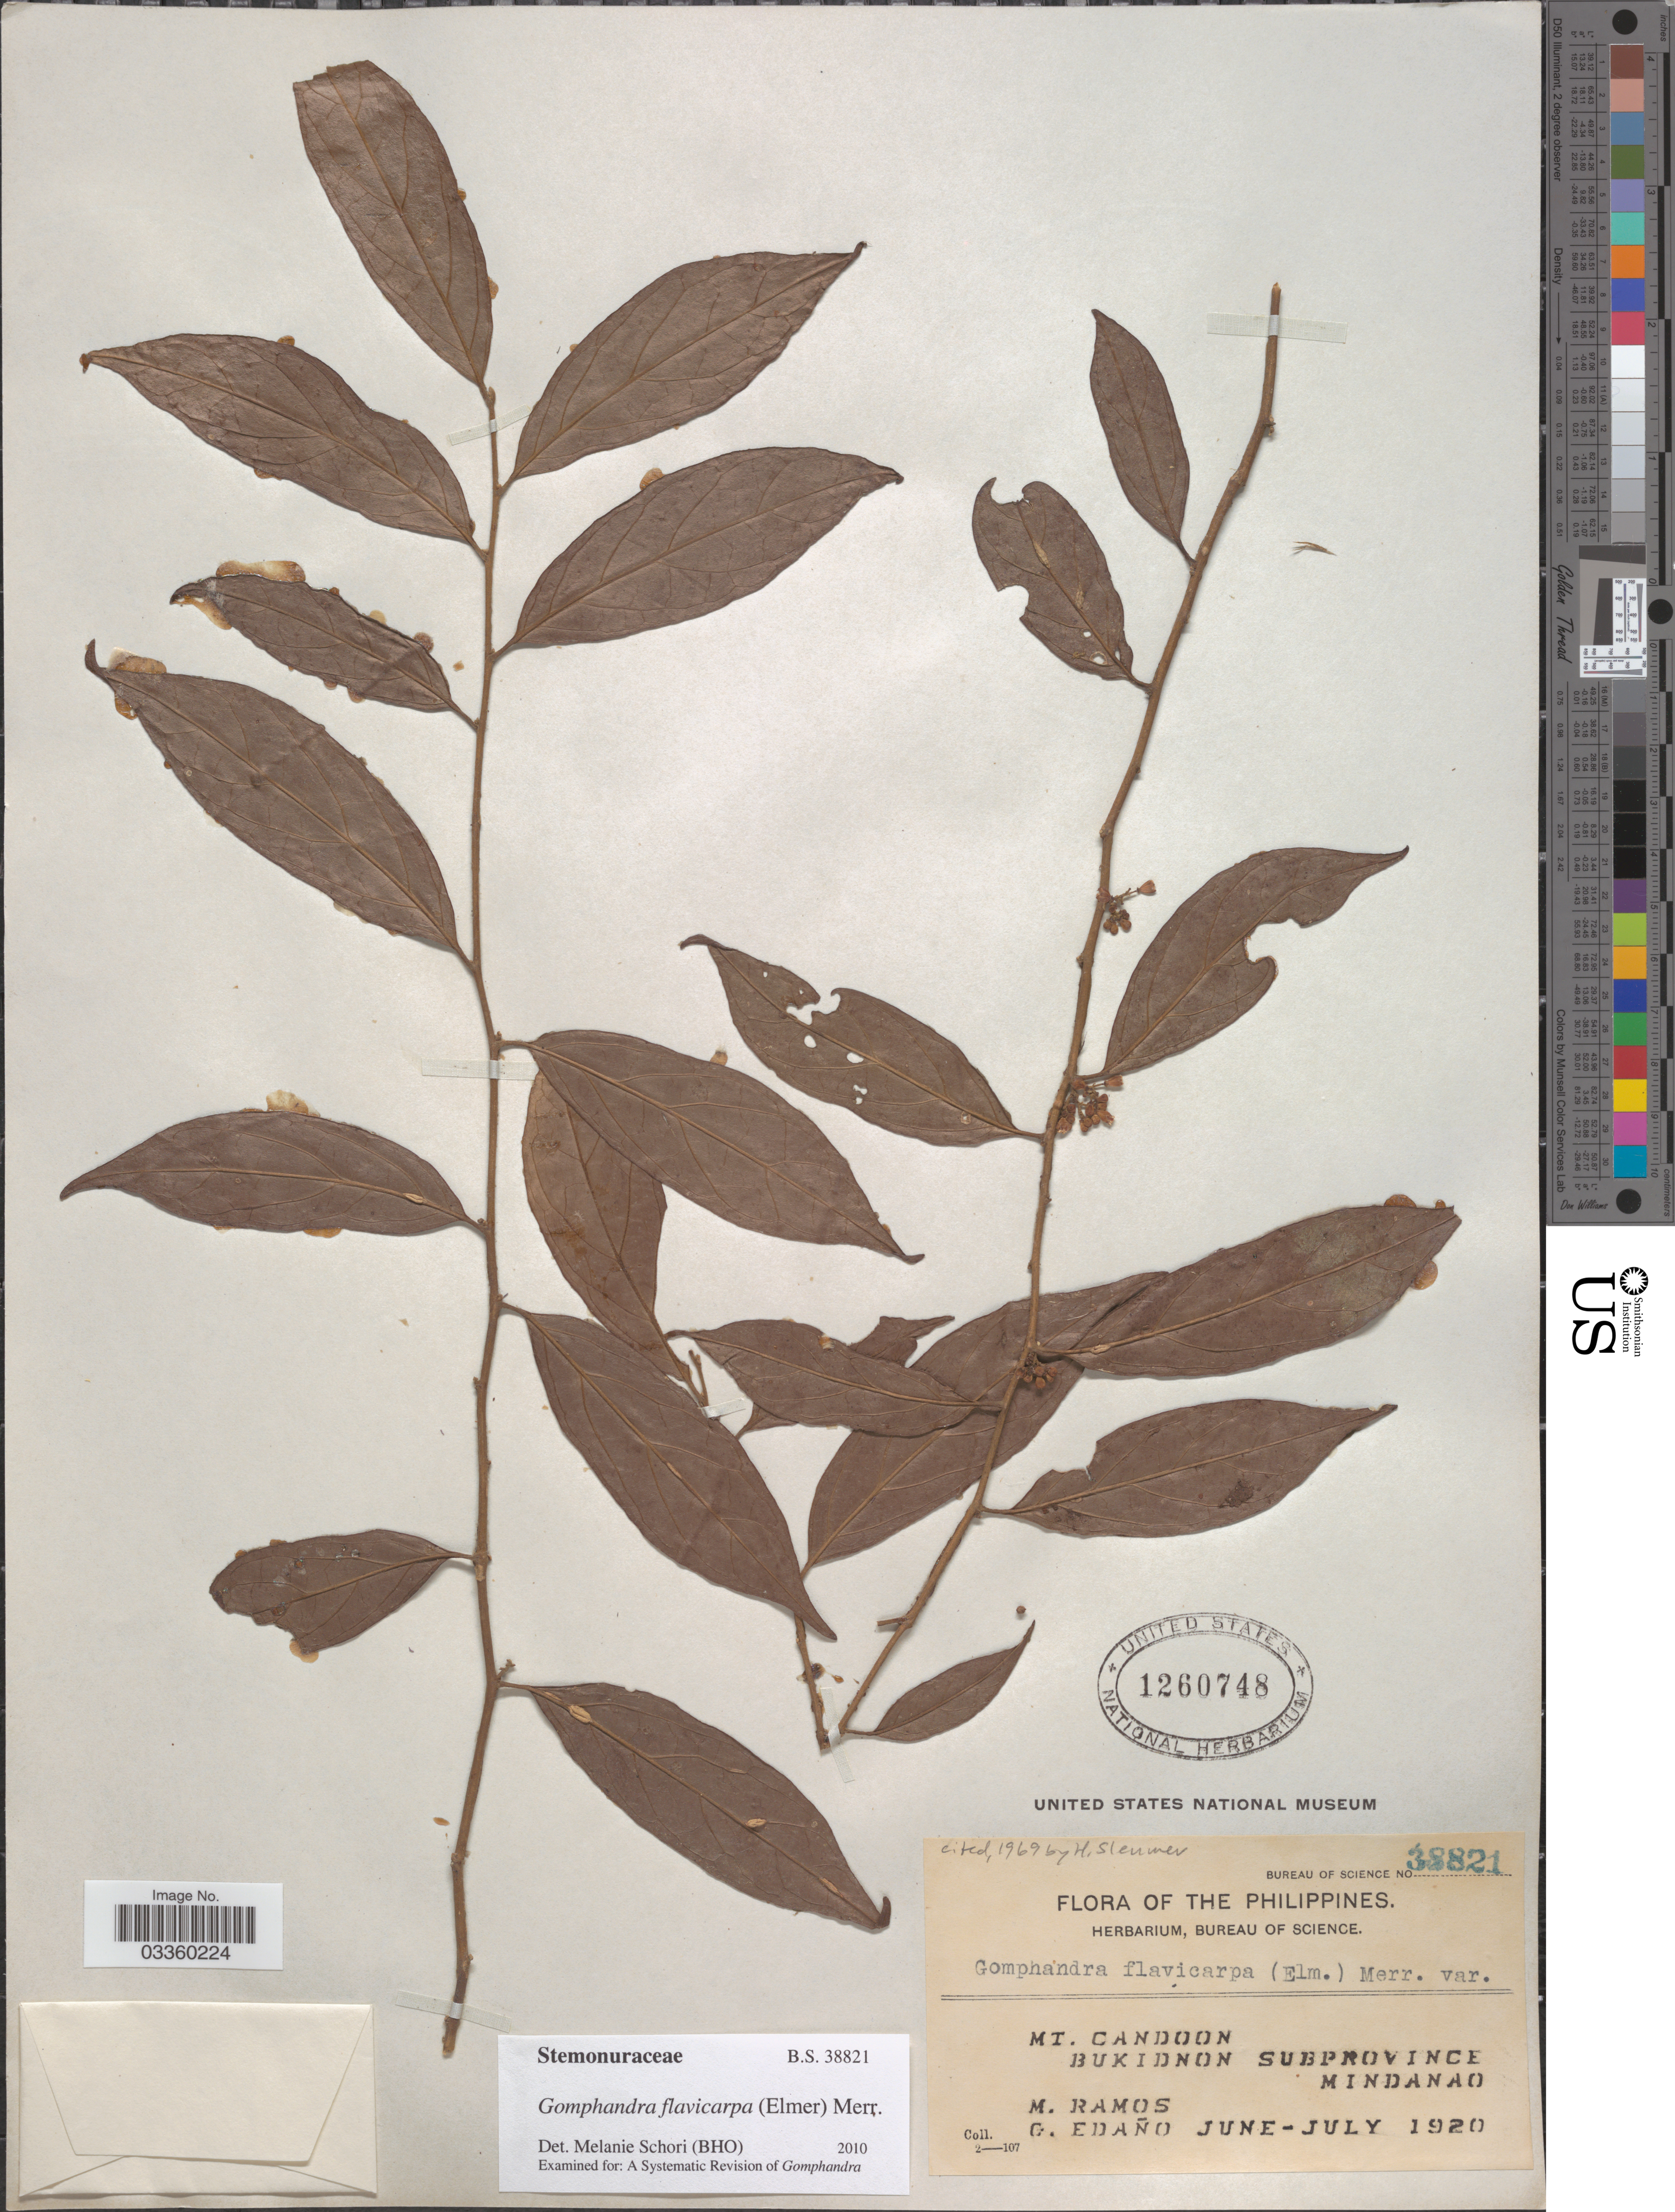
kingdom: Plantae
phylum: Tracheophyta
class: Magnoliopsida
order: Cardiopteridales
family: Stemonuraceae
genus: Gomphandra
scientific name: Gomphandra flavicarpa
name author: (Elmer) Merr.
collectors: M. Ramos & G. Edaño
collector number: Bureau of Science 38821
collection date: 1920-06/1920-07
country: Philippines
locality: Mt. Candoon. Bukidnon Subprovince. Mindanao.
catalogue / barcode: US 1260748